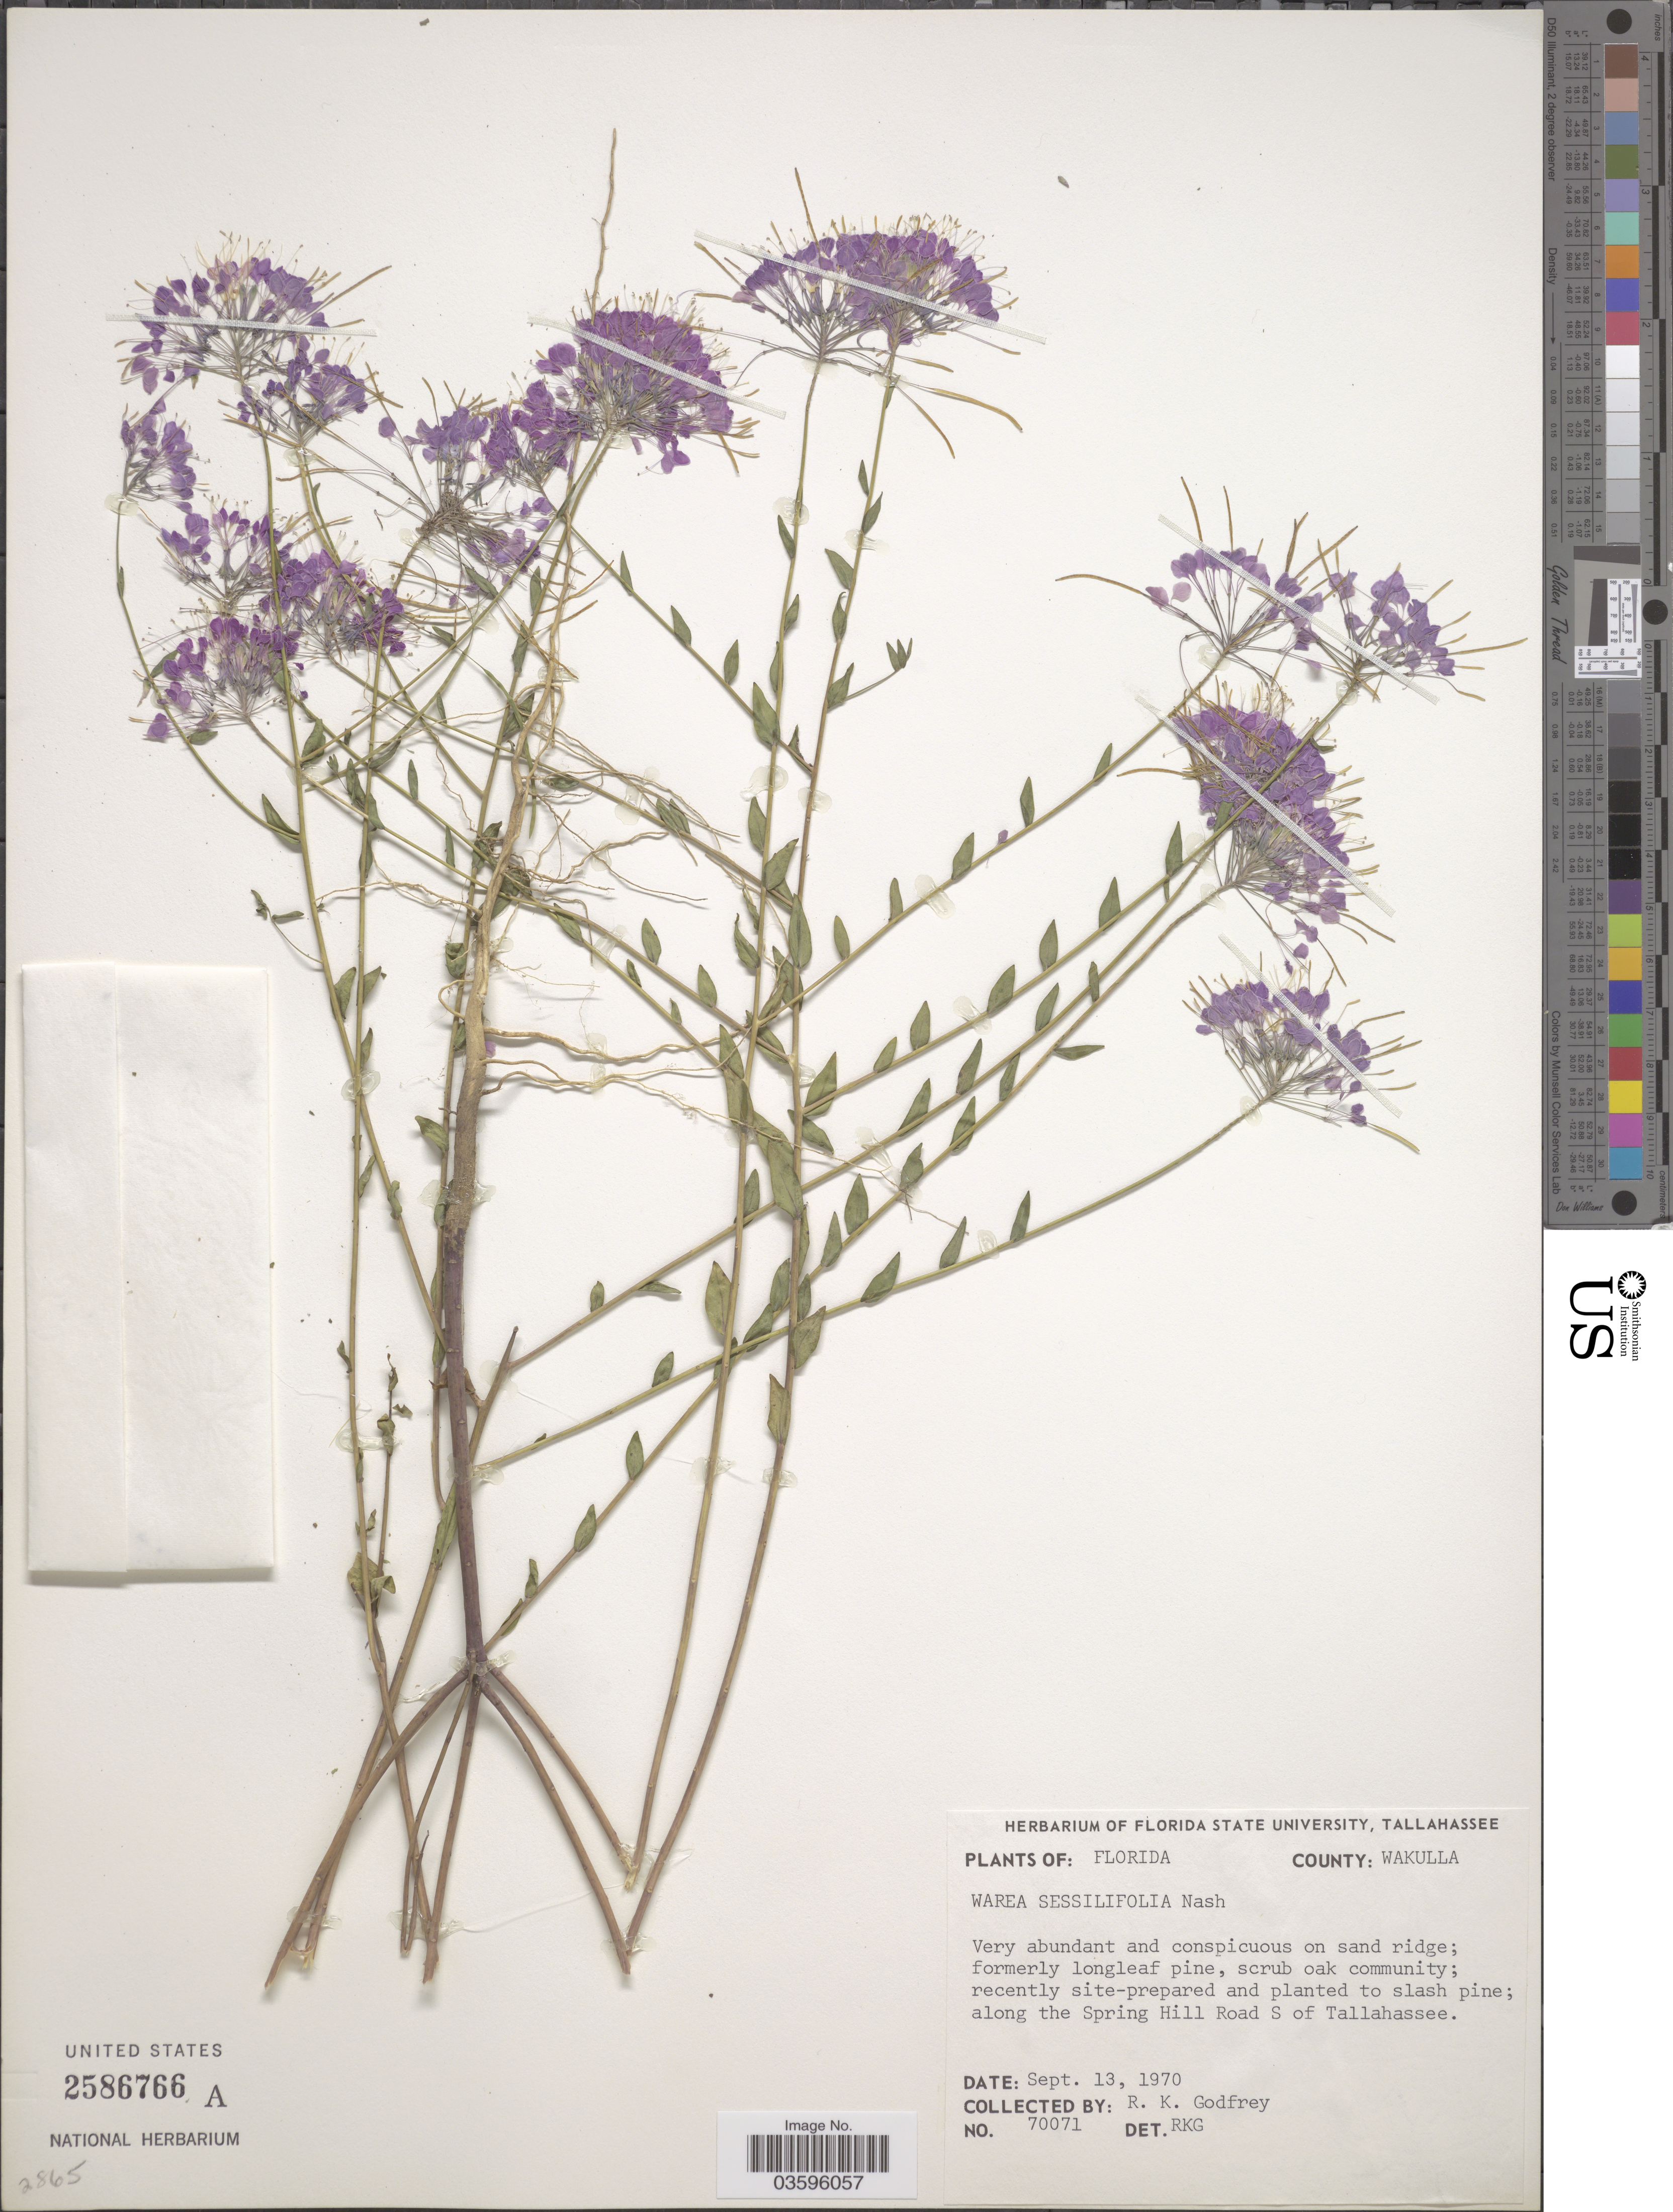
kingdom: Plantae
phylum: Tracheophyta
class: Magnoliopsida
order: Brassicales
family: Brassicaceae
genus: Warea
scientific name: Warea sessilifolia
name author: Nash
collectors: R. K. Godfrey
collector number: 70071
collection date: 1970-09-13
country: United States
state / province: Florida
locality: County: Wakulla. Along the Spring Hill Road S of Tallahassee.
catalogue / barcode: US 2586766A